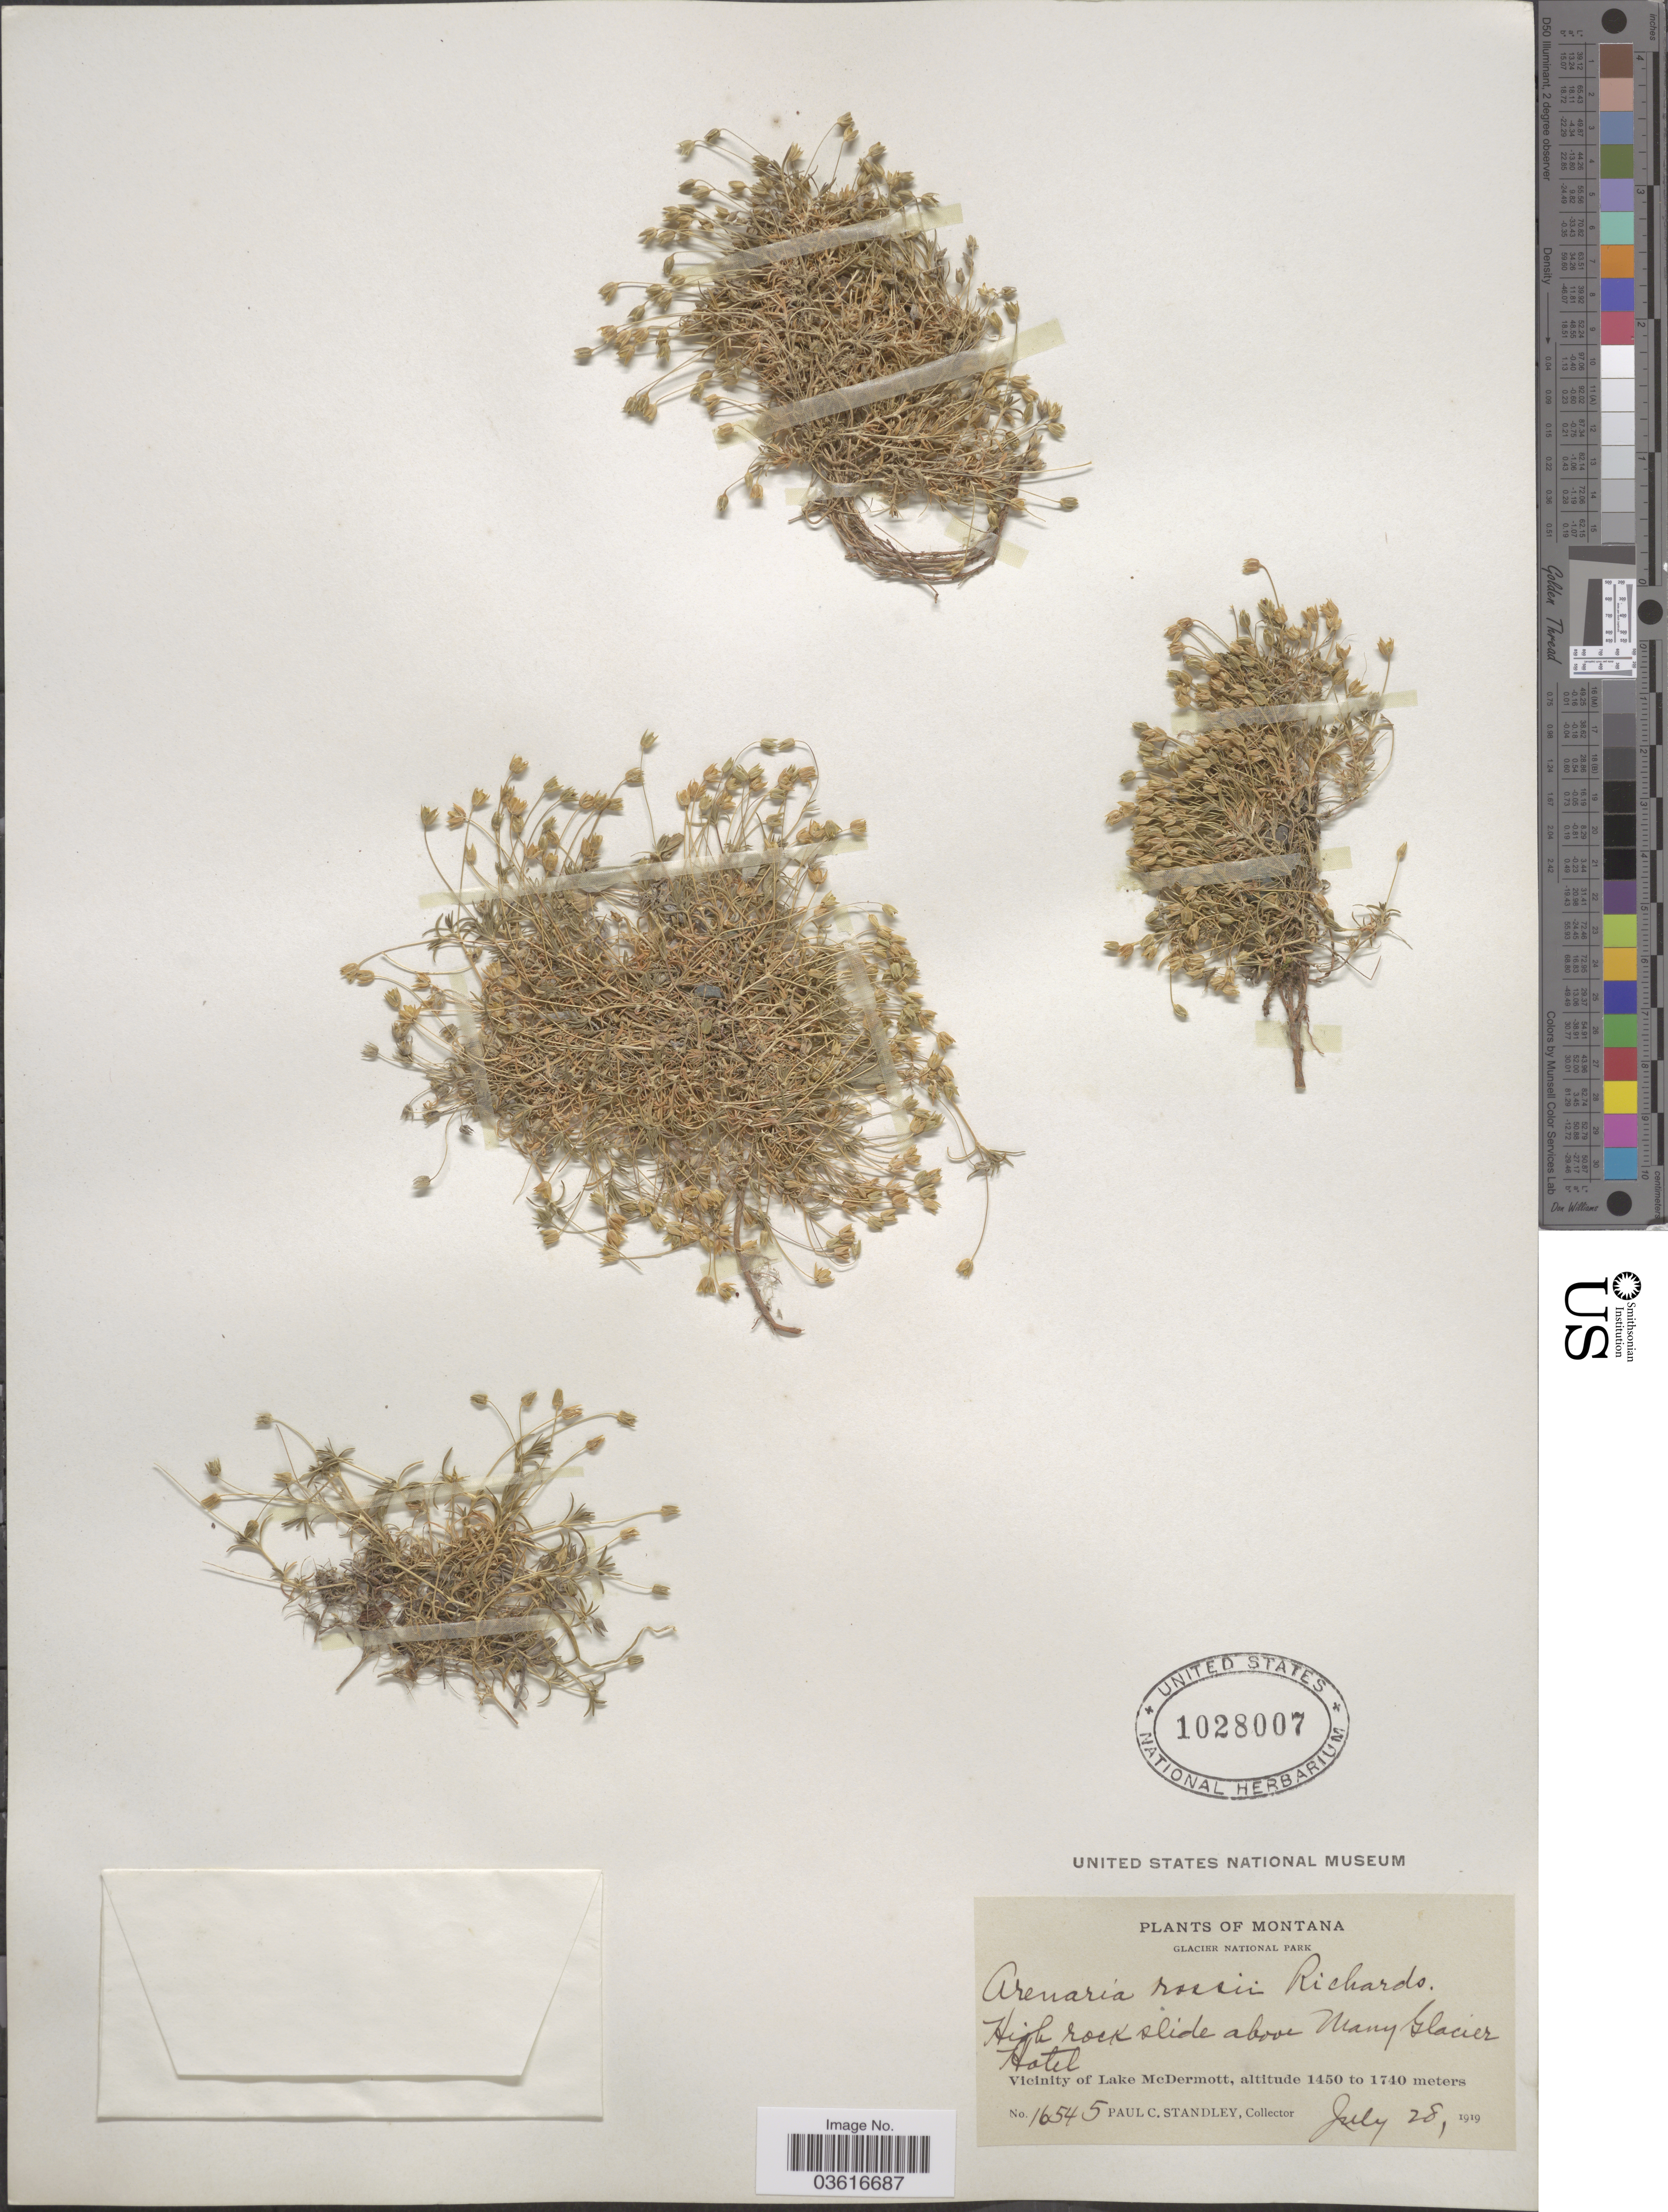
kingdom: Plantae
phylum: Tracheophyta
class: Magnoliopsida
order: Caryophyllales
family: Caryophyllaceae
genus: Minuartia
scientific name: Minuartia rossii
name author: (R. Br. ex Richardson) Graebn.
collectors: P. C. Standley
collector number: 16545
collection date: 1919-07-28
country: United States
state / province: Montana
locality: Glacier National Park. Slide above Many Glacier Hotel. Vicinity of Lake McDermott.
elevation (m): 1450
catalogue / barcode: US 1028007